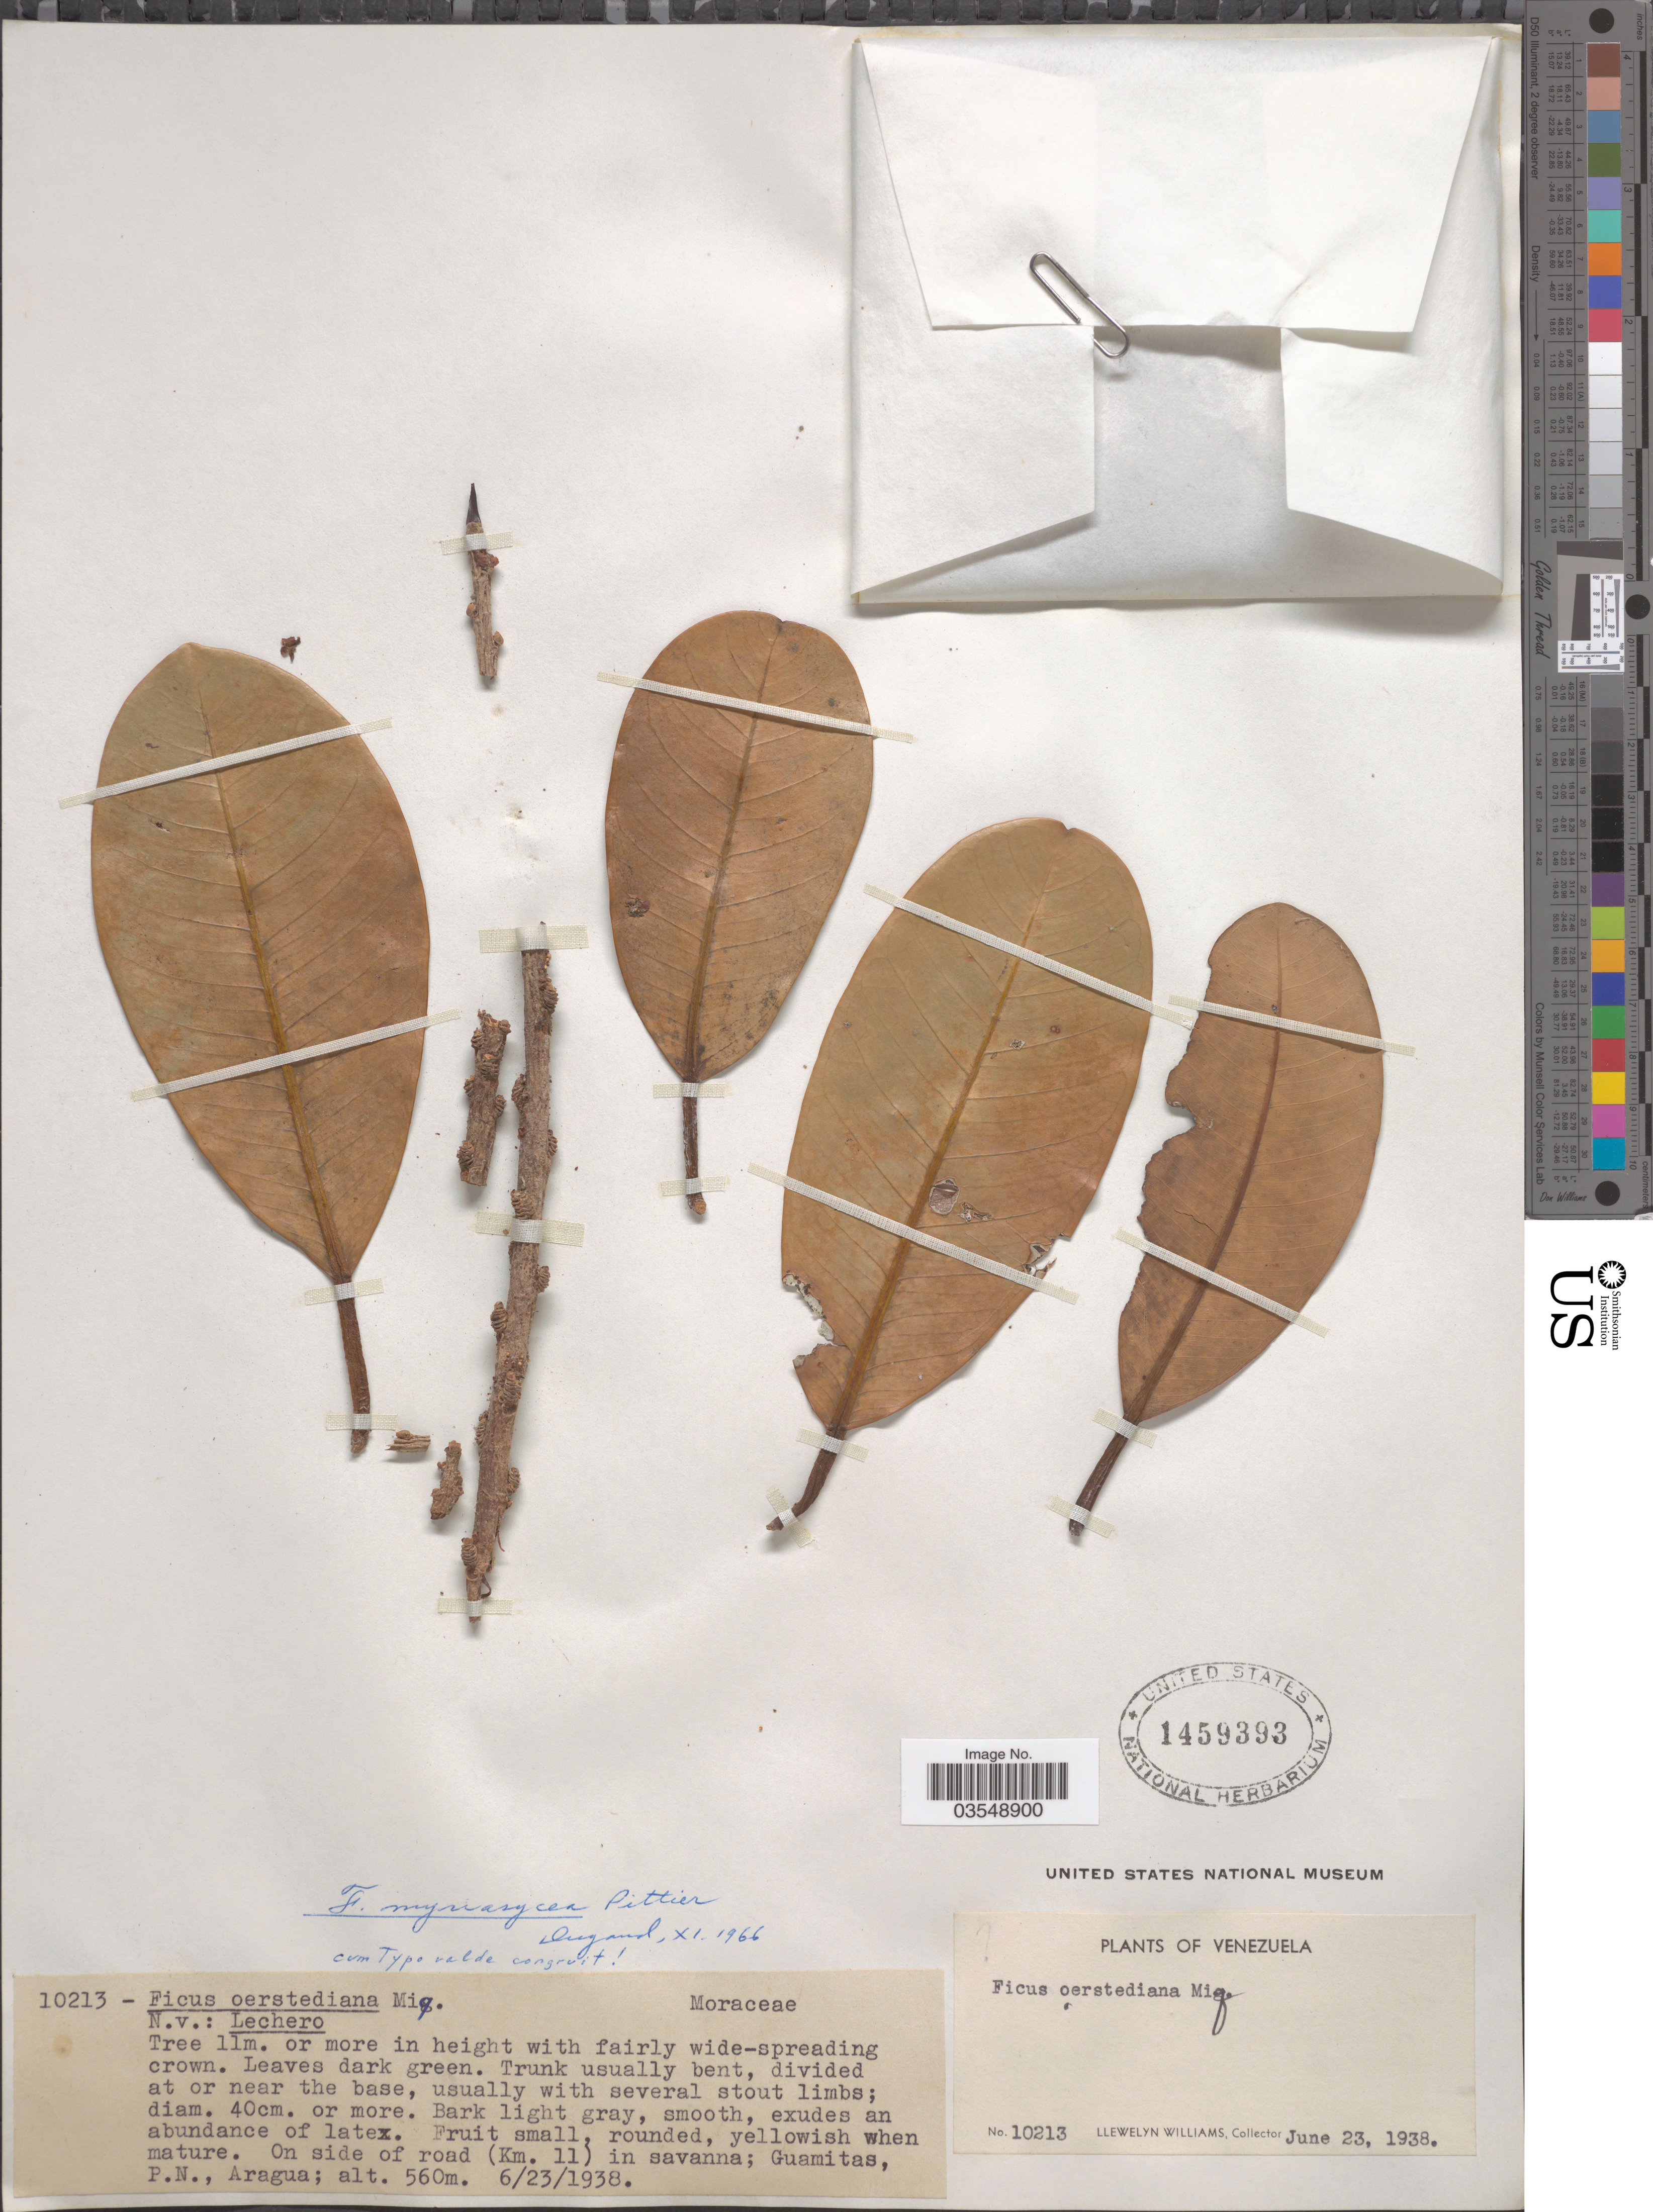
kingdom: Plantae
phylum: Tracheophyta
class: Magnoliopsida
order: Rosales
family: Moraceae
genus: Ficus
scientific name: Ficus myriasycea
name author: Pittier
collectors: Ll. Williams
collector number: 10213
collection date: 1938-06-23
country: Venezuela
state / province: Aragua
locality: On side of road (Km. 11) in savanna; Guamitas, P.N.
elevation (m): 560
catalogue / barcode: US 1459393